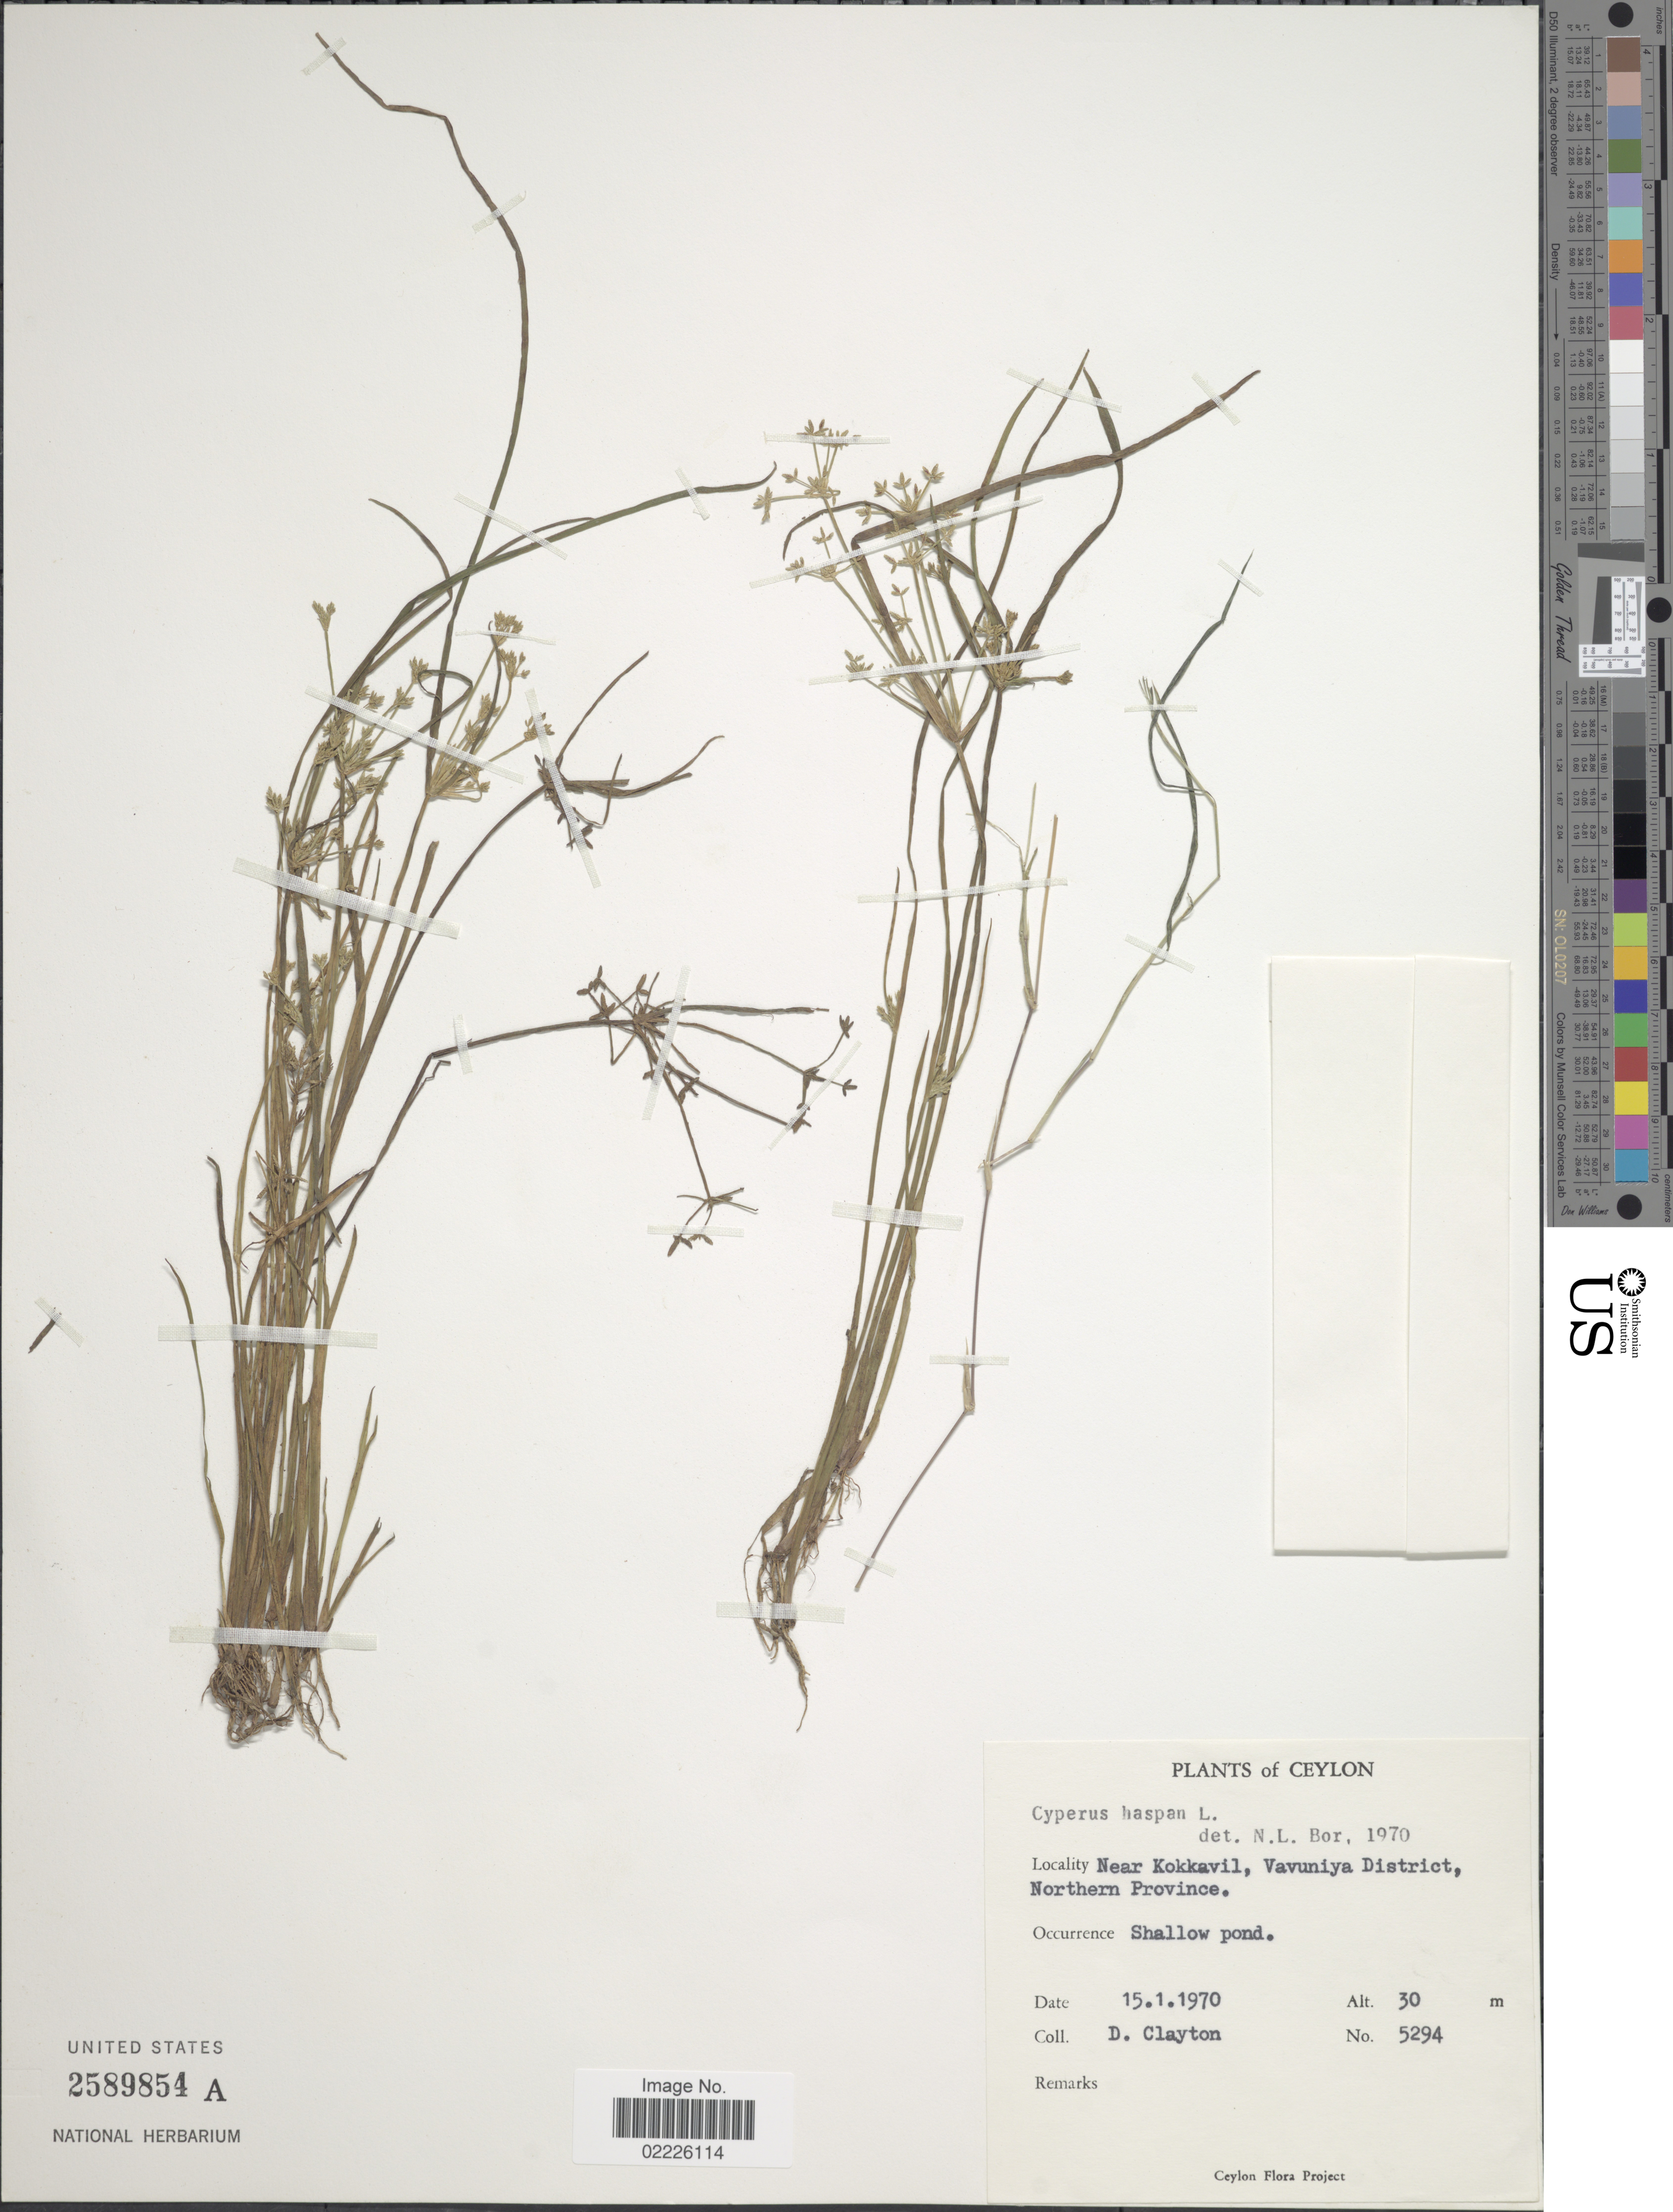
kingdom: Plantae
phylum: Tracheophyta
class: Liliopsida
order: Poales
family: Cyperaceae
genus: Cyperus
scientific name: Cyperus haspan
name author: L.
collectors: D. Clayton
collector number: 5294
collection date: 1970-01-15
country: Sri Lanka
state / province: Northern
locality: Near Kokkavil, Vavuniya District, Northern Province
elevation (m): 30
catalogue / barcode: US 2589854A